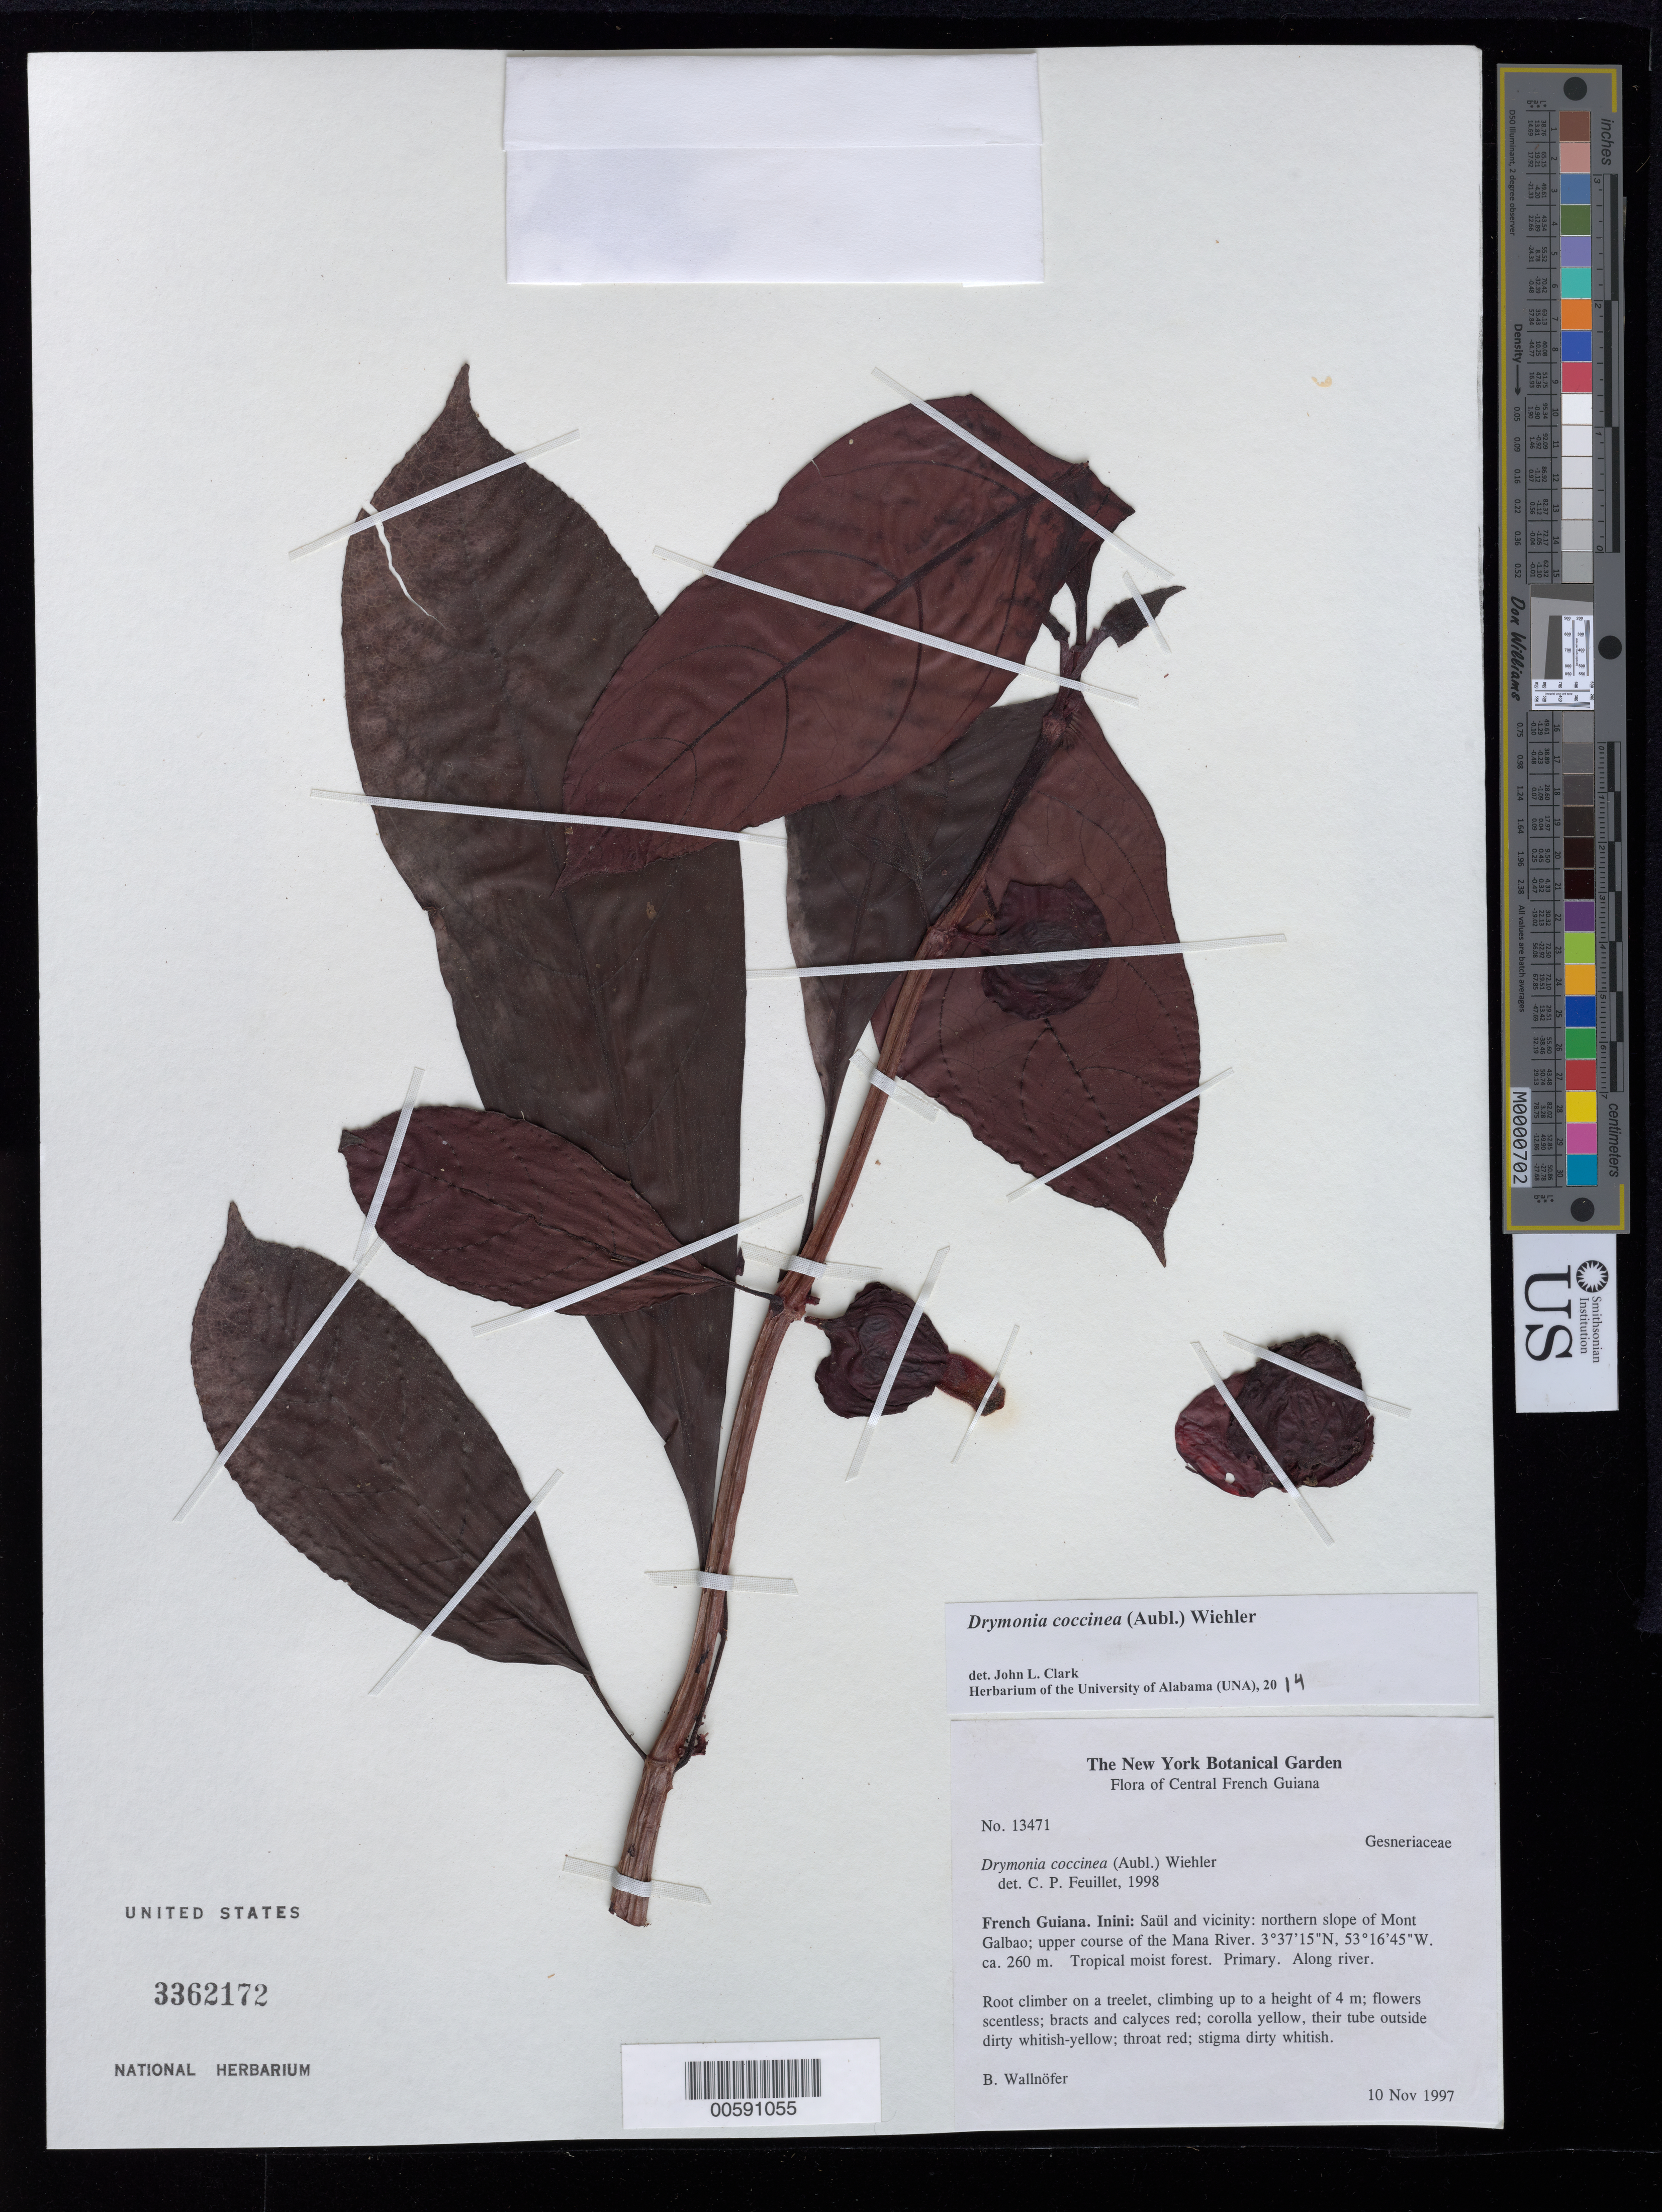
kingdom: Plantae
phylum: Tracheophyta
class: Magnoliopsida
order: Lamiales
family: Gesneriaceae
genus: Drymonia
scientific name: Drymonia coccinea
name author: (Aubl.) Wiehler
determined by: Skog, Laurence E.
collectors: B. Wallnöfer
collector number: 13471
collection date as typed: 10 Nov 1997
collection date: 1997-11-10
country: French Guiana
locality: Inini: Saül and vicinity, northern slope of Mont Galbao; upper course of the Mana River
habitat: Tropical moist forest, primary, along river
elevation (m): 260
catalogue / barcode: US 3362172